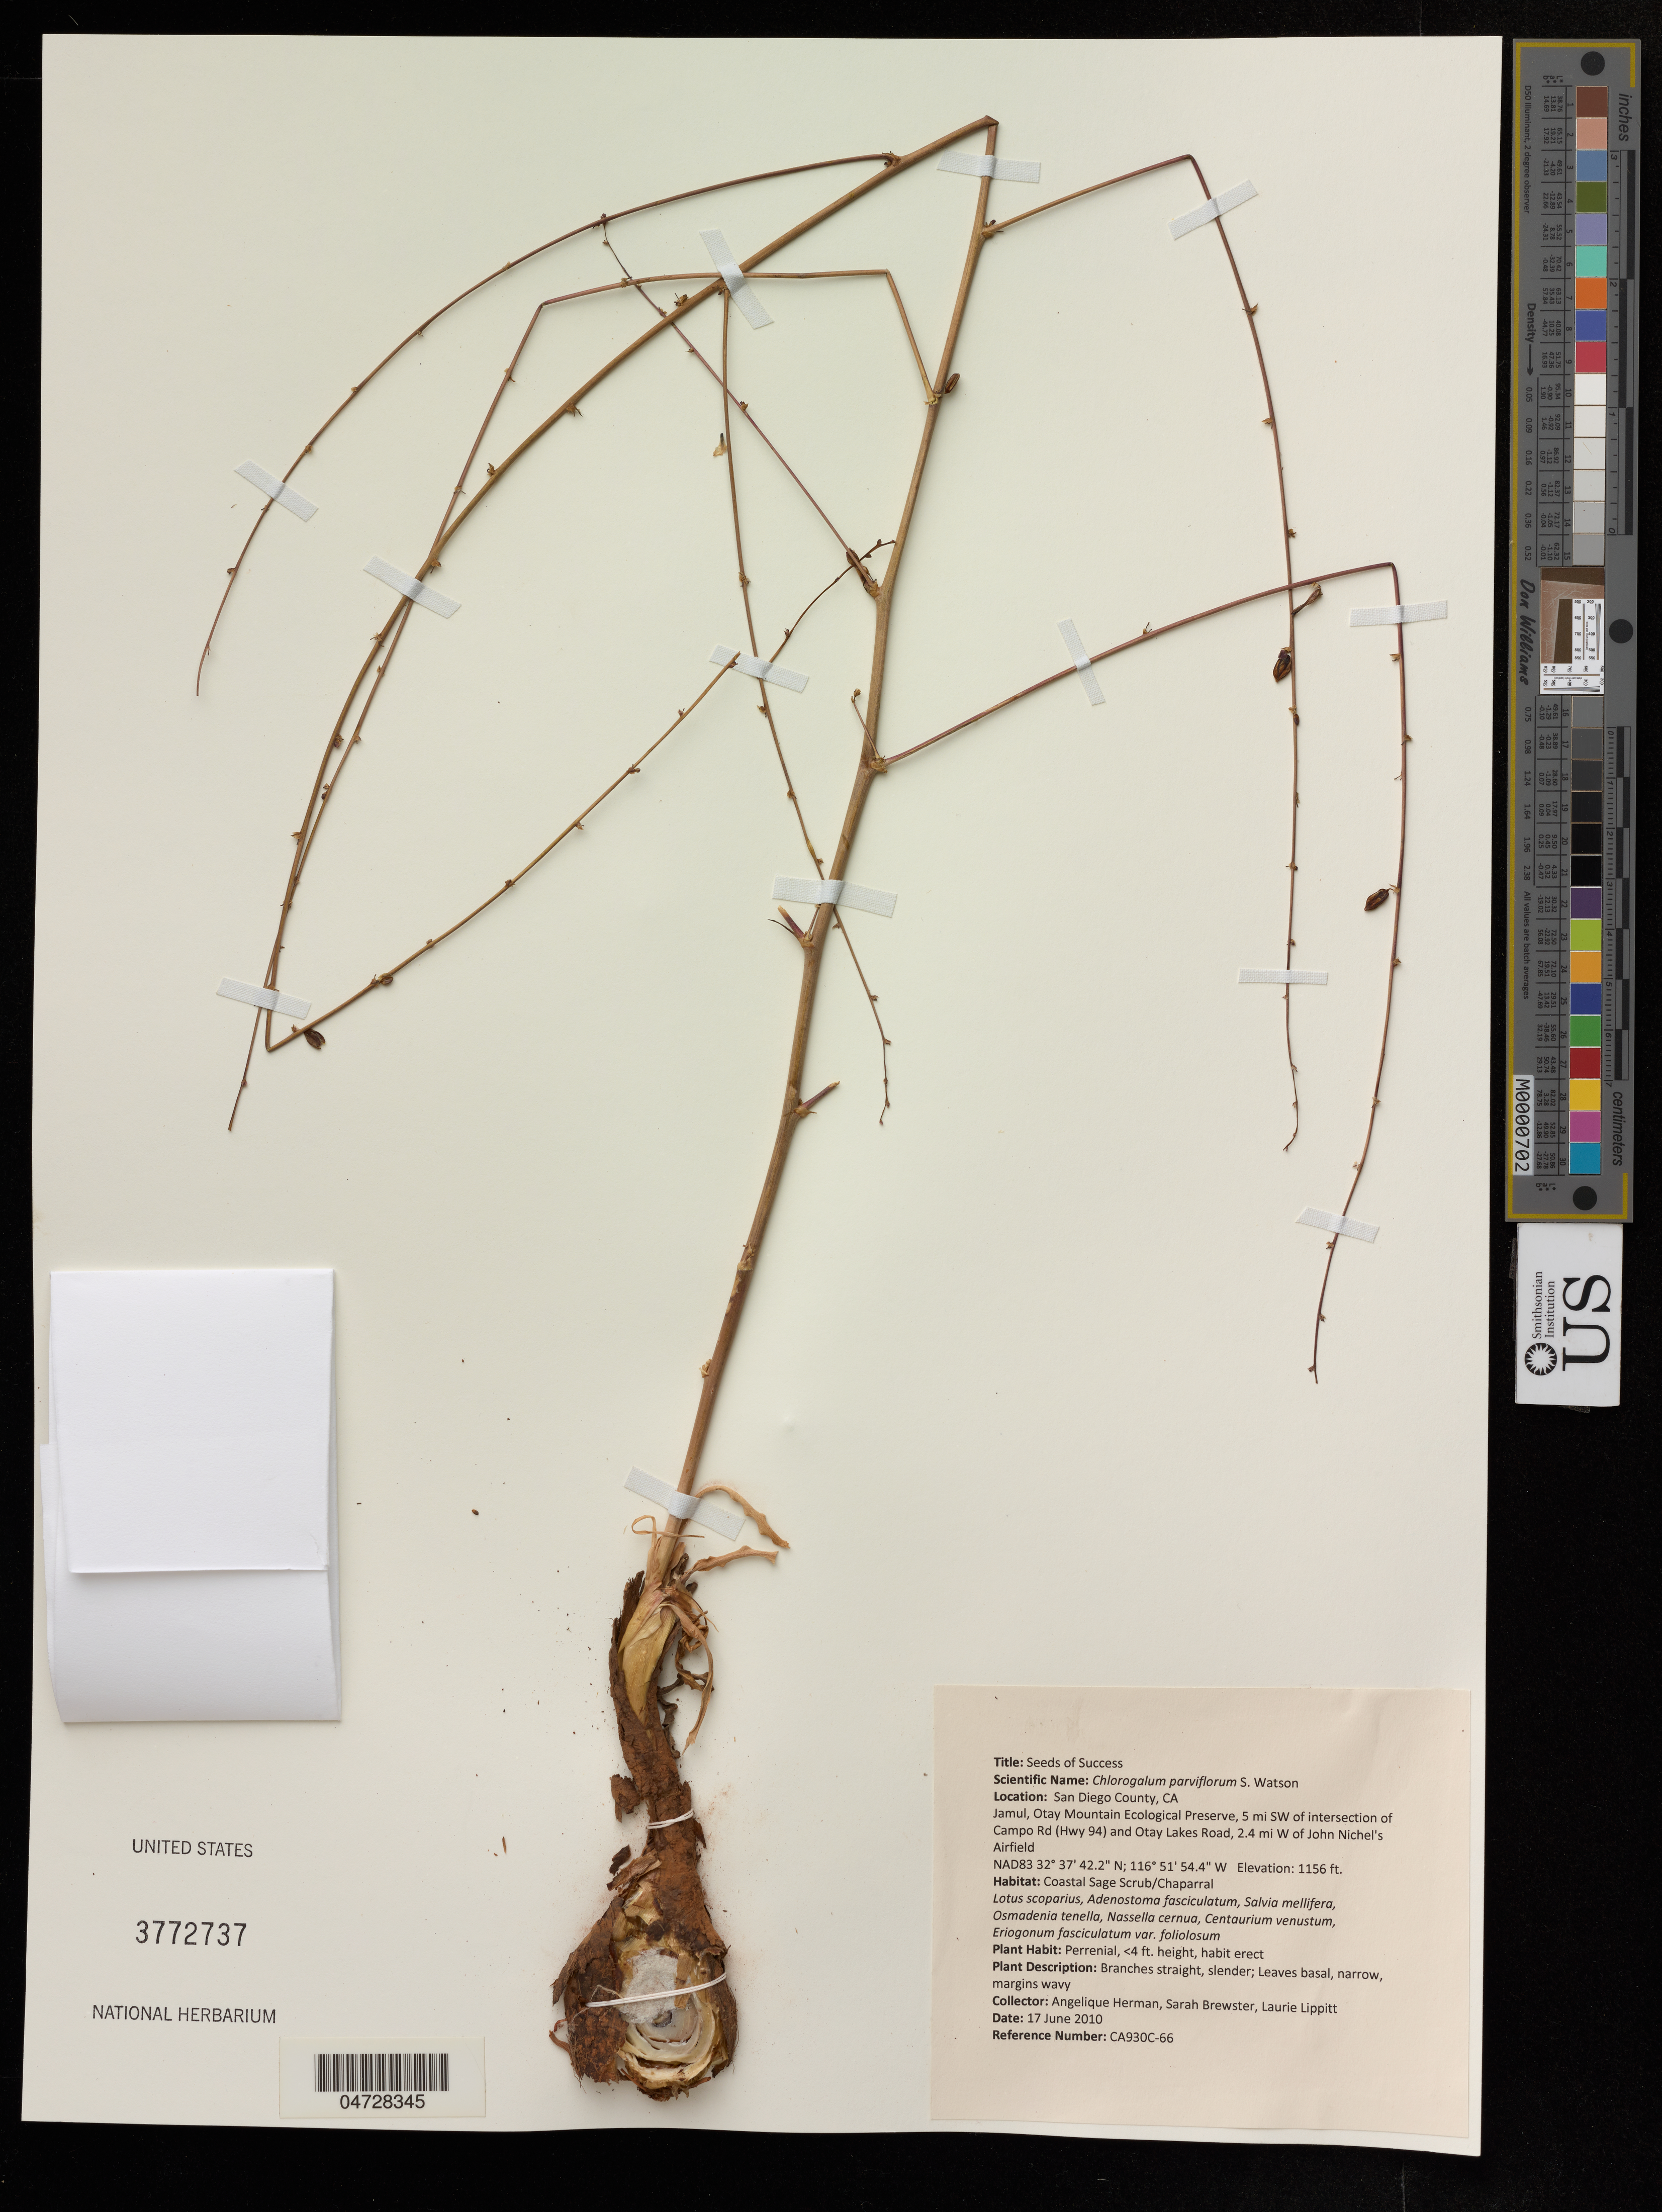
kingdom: Plantae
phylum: Tracheophyta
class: Liliopsida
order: Asparagales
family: Asparagaceae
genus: Chlorogalum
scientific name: Chlorogalum parviflorum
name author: S. Watson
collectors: A. Herman, S. Brewster & L. Lippitt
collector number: CA930C-66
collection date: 2010-06-17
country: United States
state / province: California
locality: San Diego County. Jamul, Otay Mountain Ecological Preserve, 5 mi SW of intersection of Campo Rd (Hwy 94) and Otay Lakes Road, 2.4 mi W of John Nichel's Airfield.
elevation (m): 352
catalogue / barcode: US 3772737